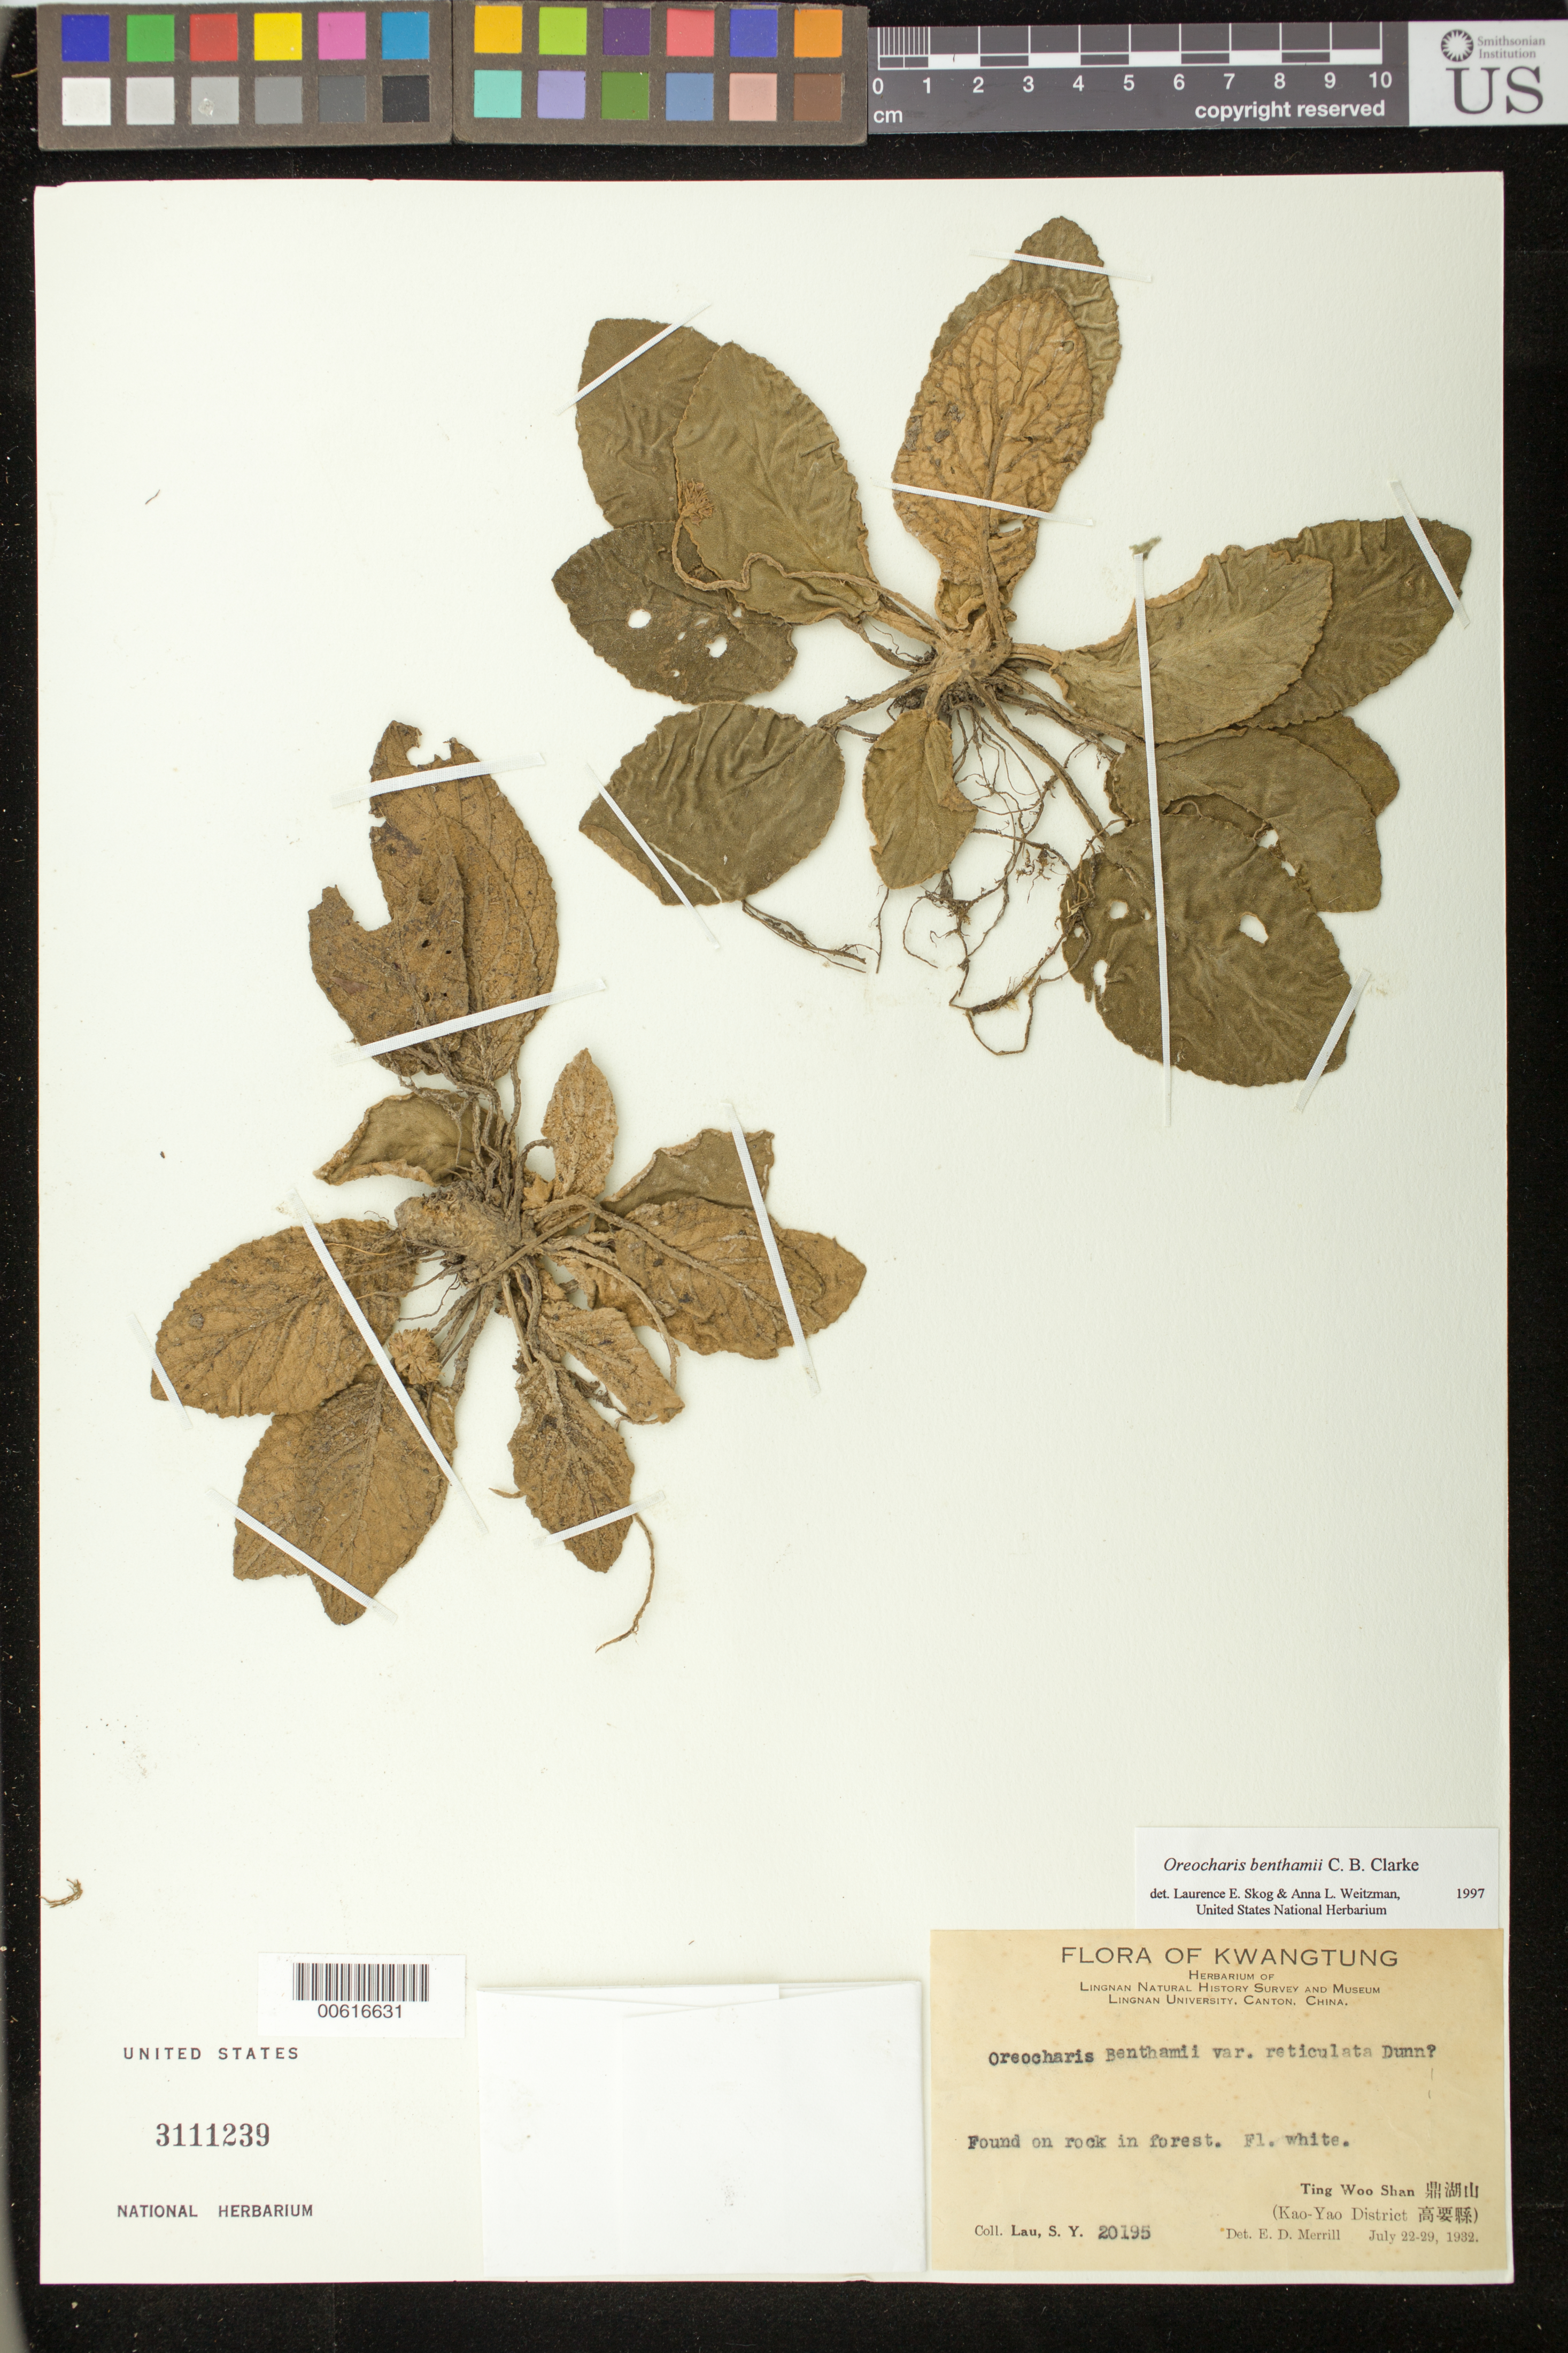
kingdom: Plantae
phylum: Tracheophyta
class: Magnoliopsida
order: Lamiales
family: Gesneriaceae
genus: Oreocharis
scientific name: Oreocharis benthamii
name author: C.B. Clarke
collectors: S. U. Lau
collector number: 20195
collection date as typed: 22-29 Jul 1932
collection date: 1932-07-22/1932-07-29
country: China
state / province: Guangdong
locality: Ting woo shan, kao yao dist.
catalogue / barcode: US 3111239